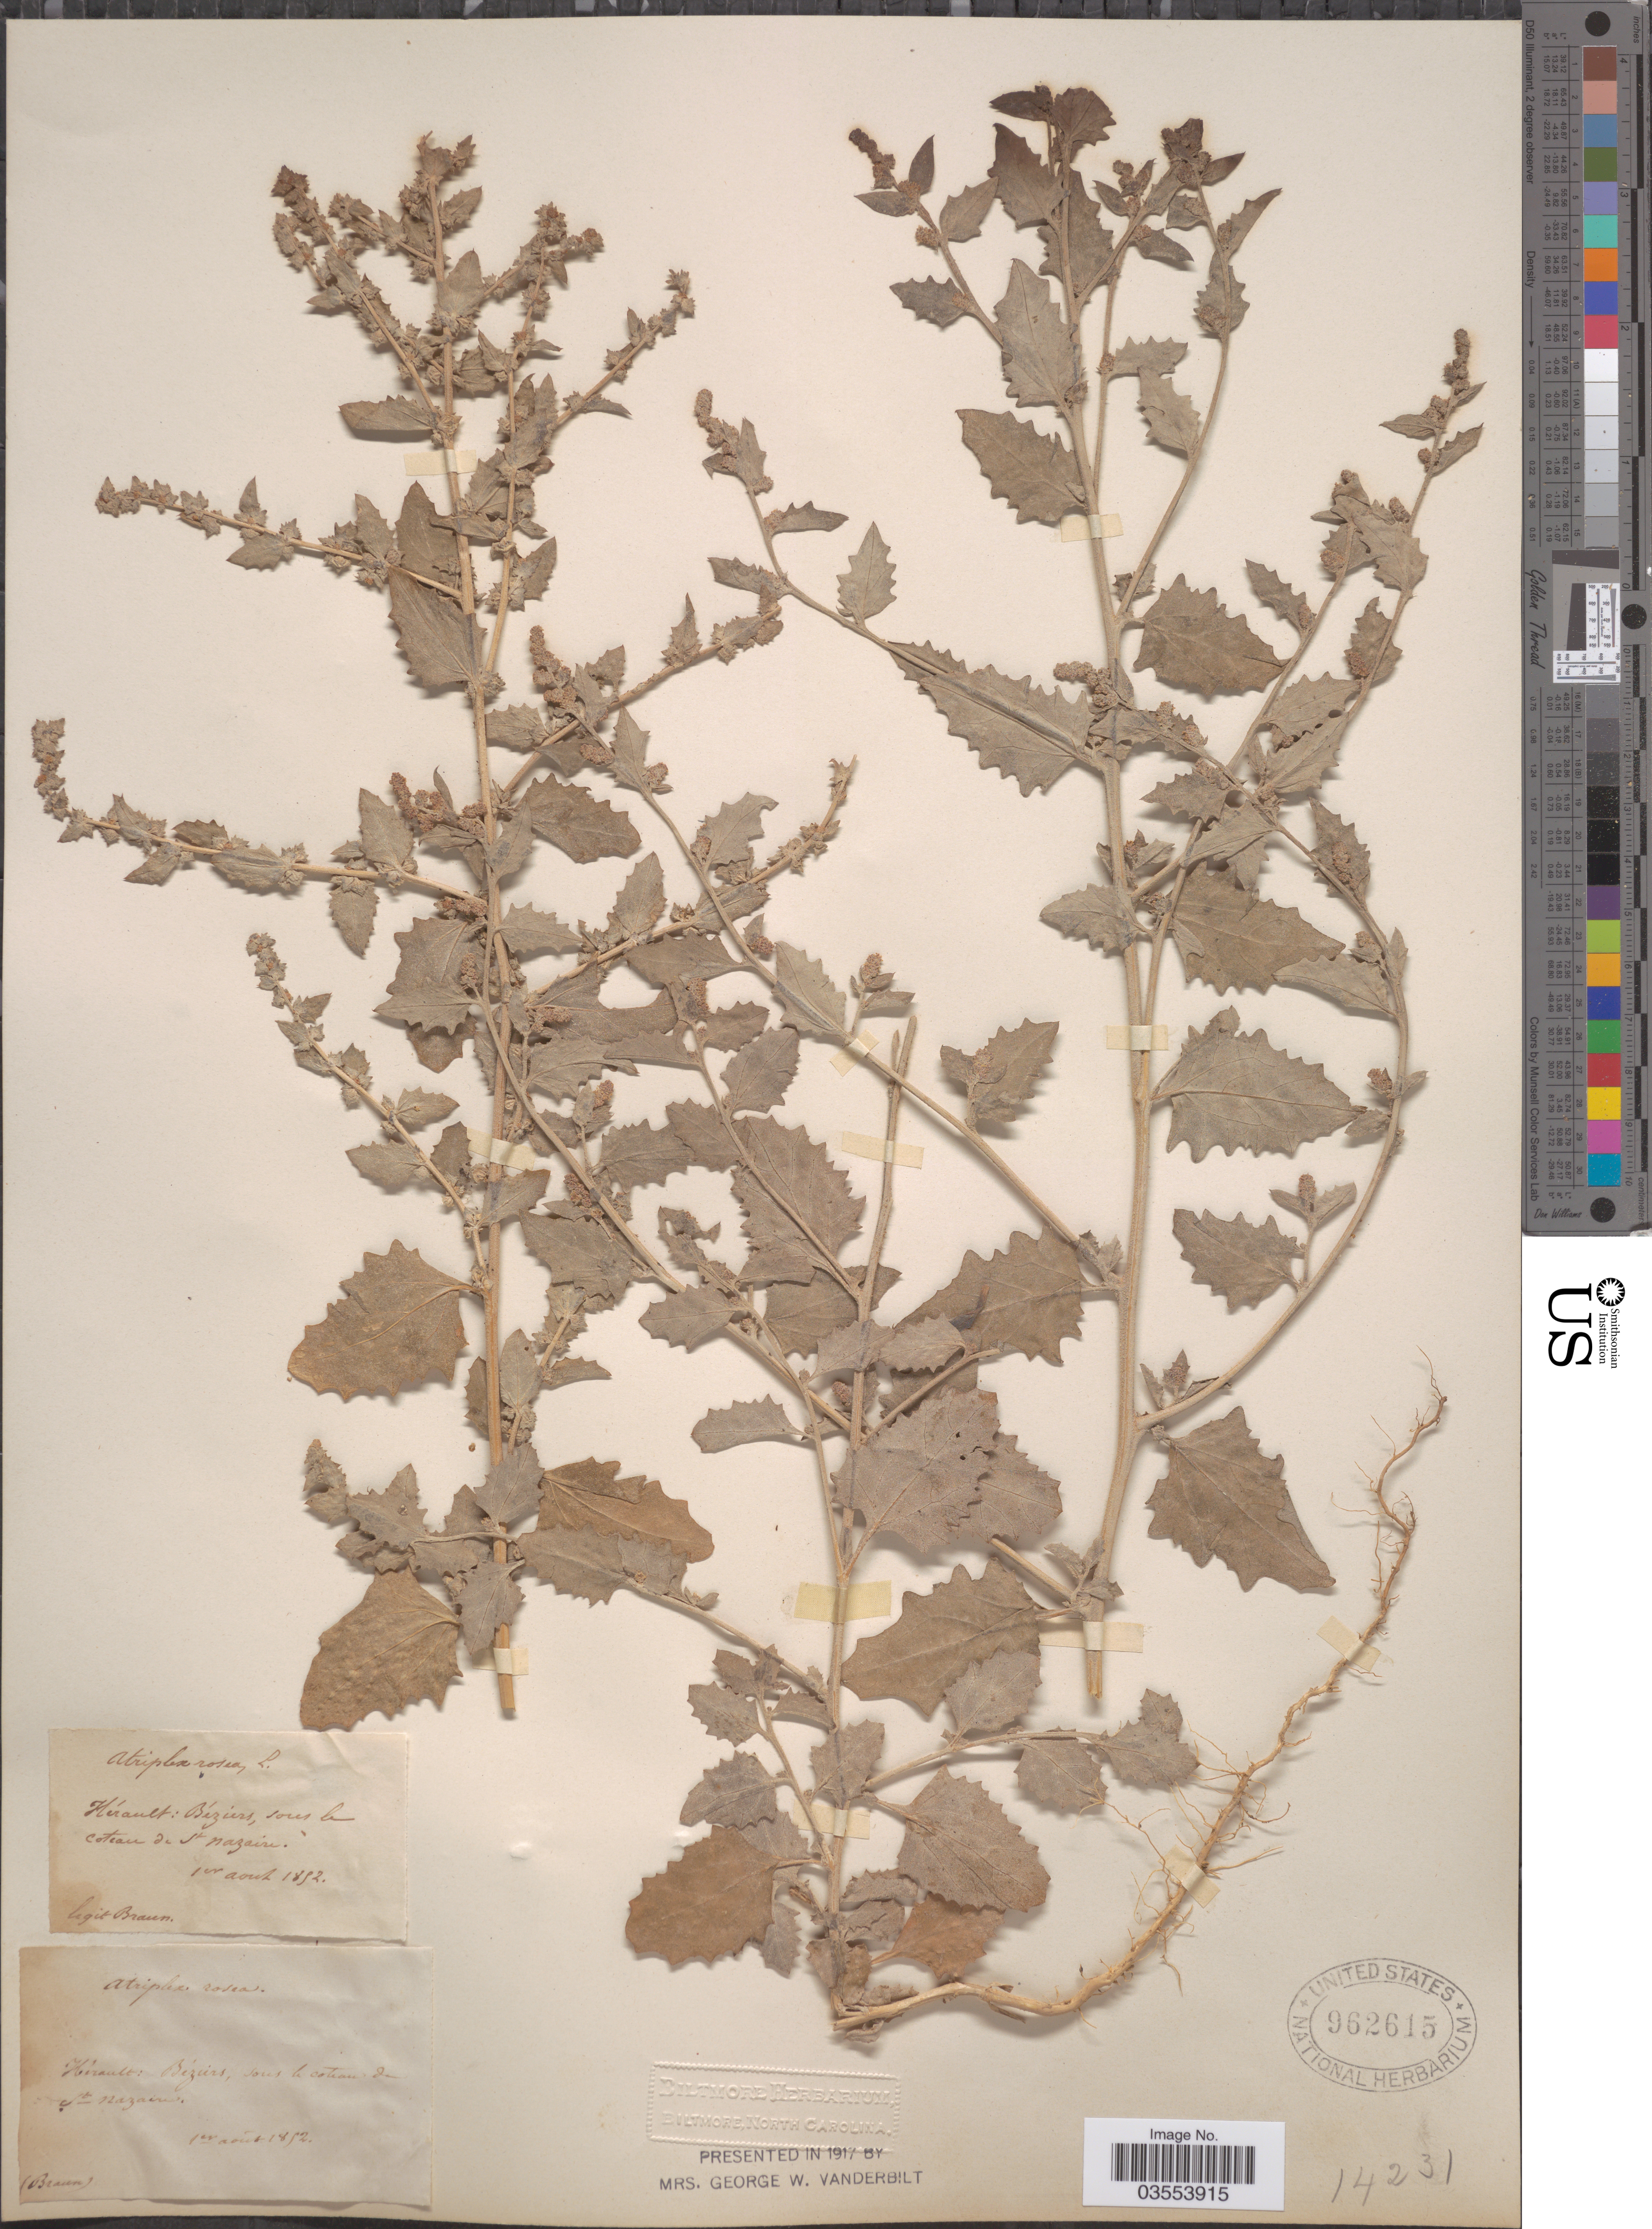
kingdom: Plantae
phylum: Tracheophyta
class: Magnoliopsida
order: Caryophyllales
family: Amaranthaceae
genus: Atriplex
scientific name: Atriplex rosea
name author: L.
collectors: Braun, --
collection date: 1852-04-01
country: France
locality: Hérault: Béziers, sous le coteau de St Nazaire.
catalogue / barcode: US 962615